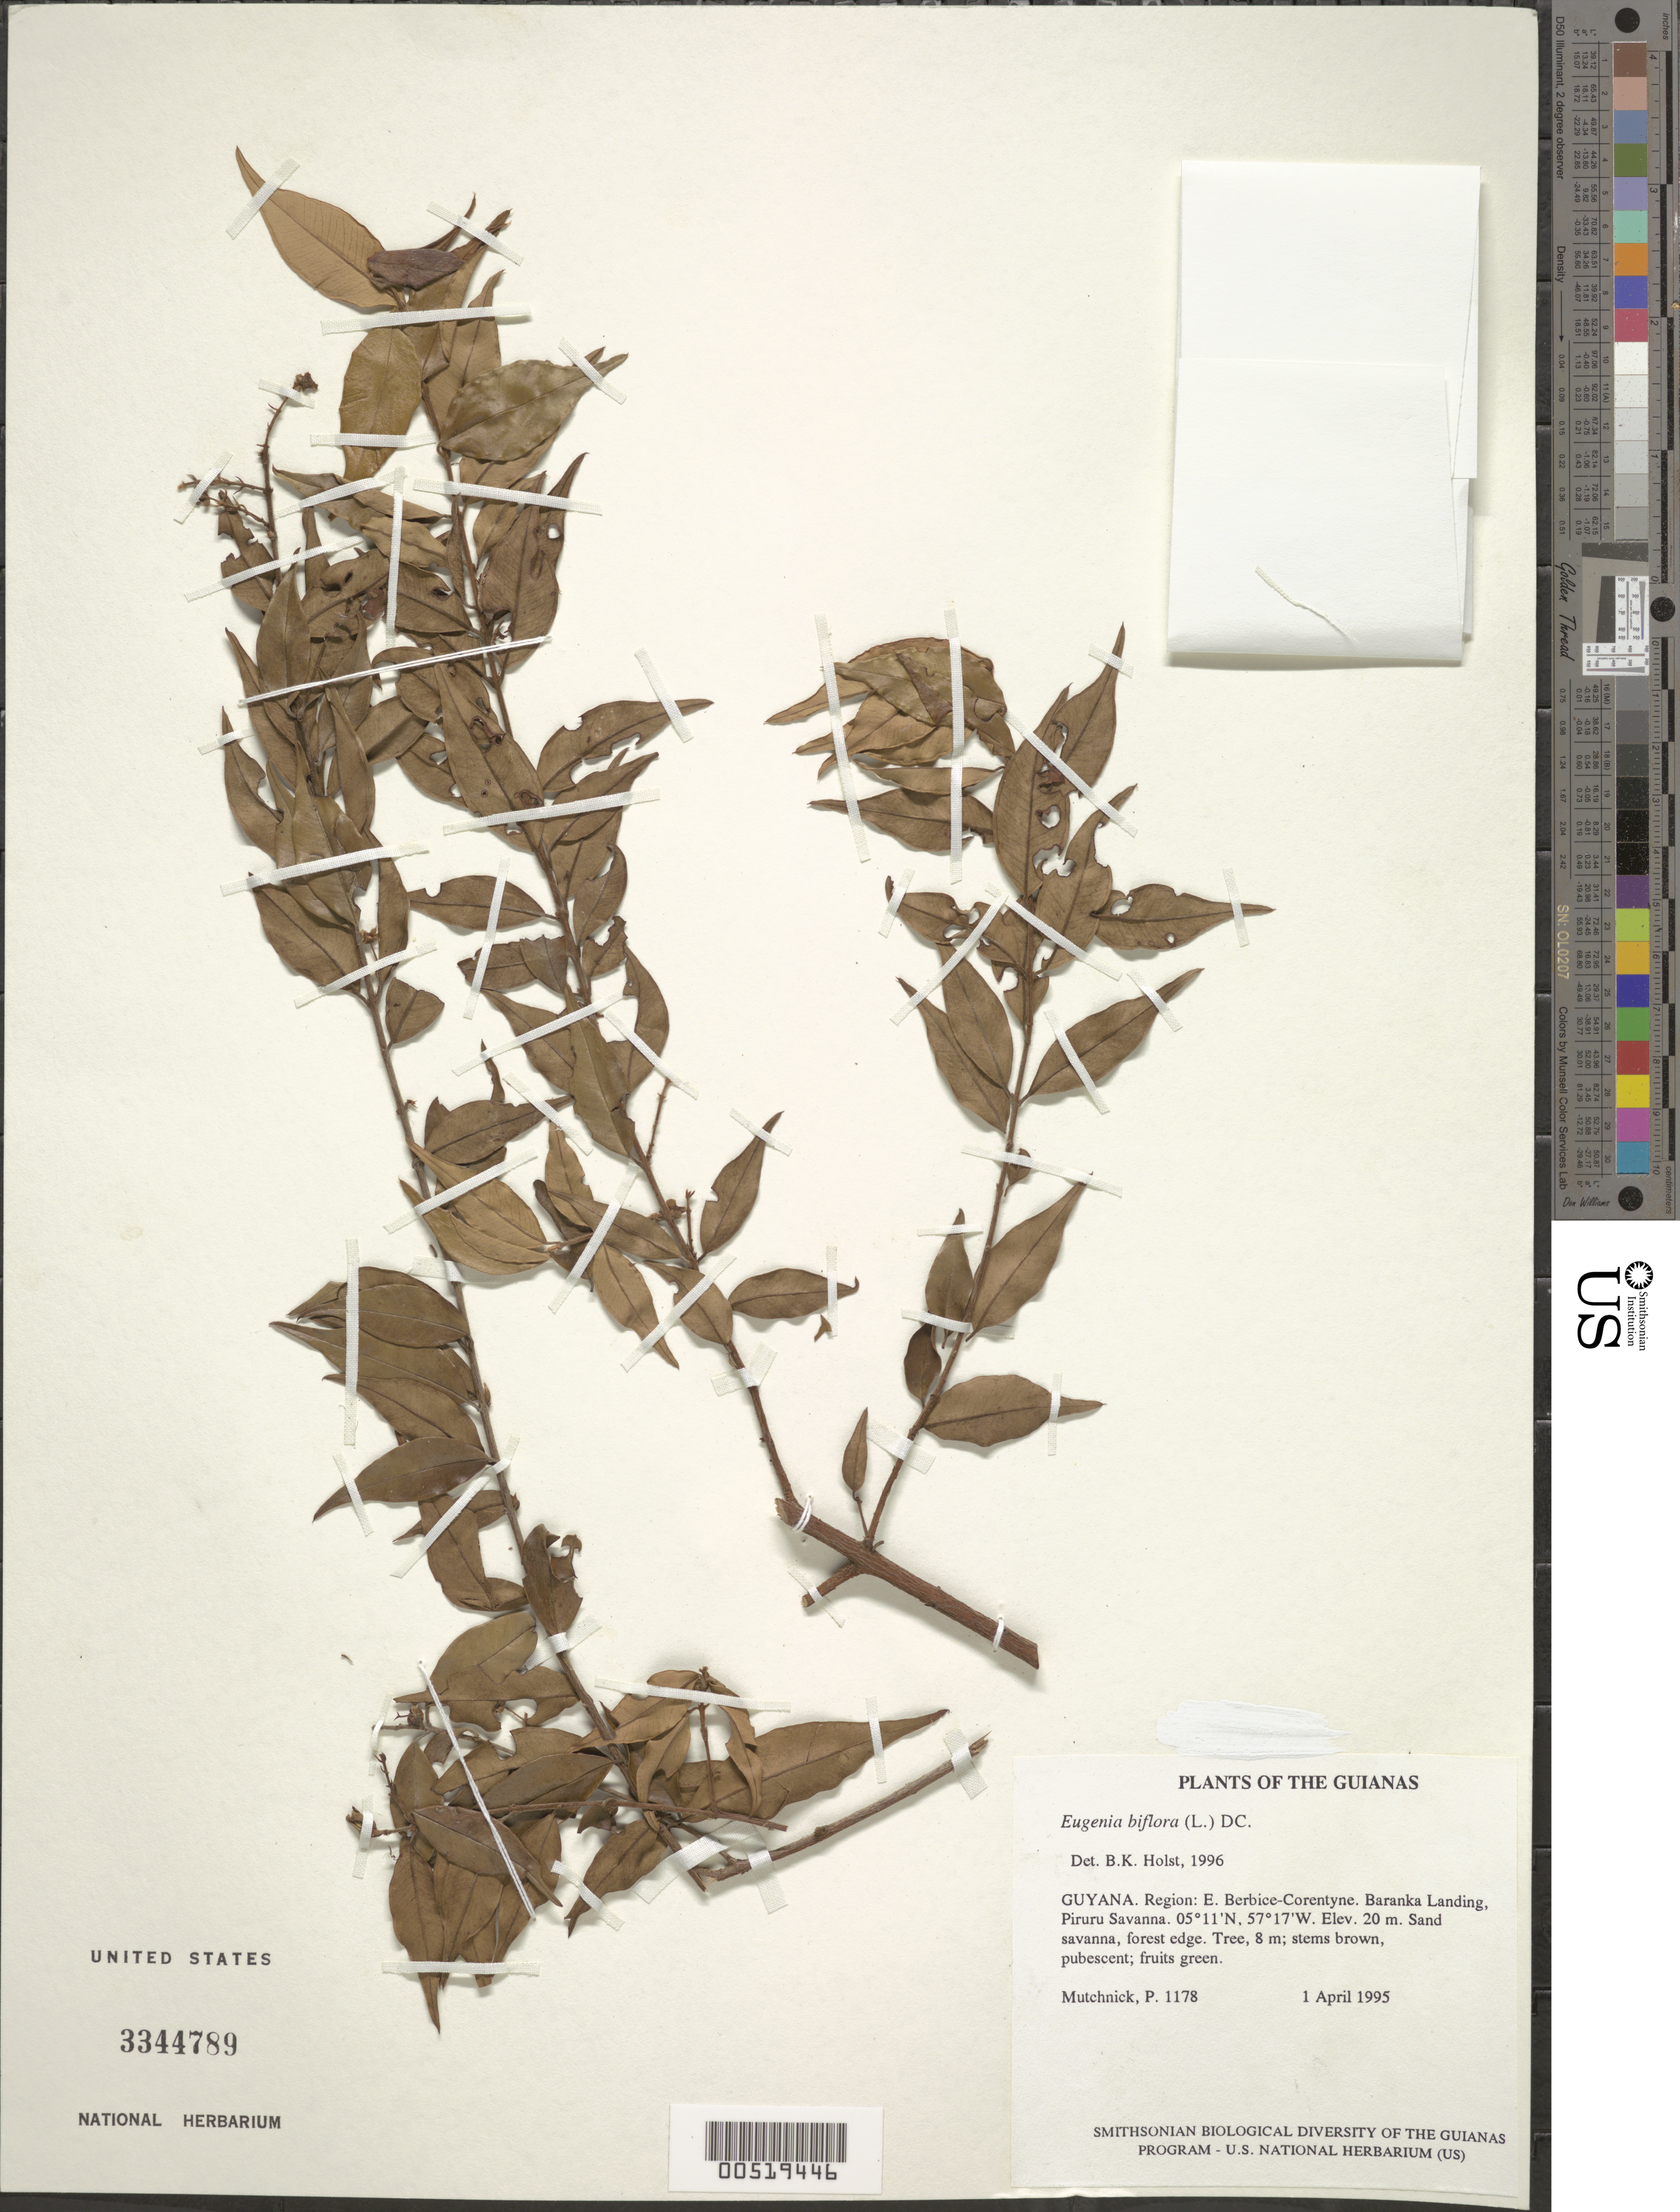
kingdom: Plantae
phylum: Tracheophyta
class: Magnoliopsida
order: Myrtales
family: Myrtaceae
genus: Eugenia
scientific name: Eugenia biflora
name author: (L.) DC.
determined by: Holst, Bruce K.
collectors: P. Mutchnick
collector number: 1178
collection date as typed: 1 April 1995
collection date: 1995-04-01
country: Guyana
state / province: E. Berbice-Corentyne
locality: Baranka Landing, Piruru Savanna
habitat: Sand savanna, forest edge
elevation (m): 20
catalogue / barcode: US 3344789